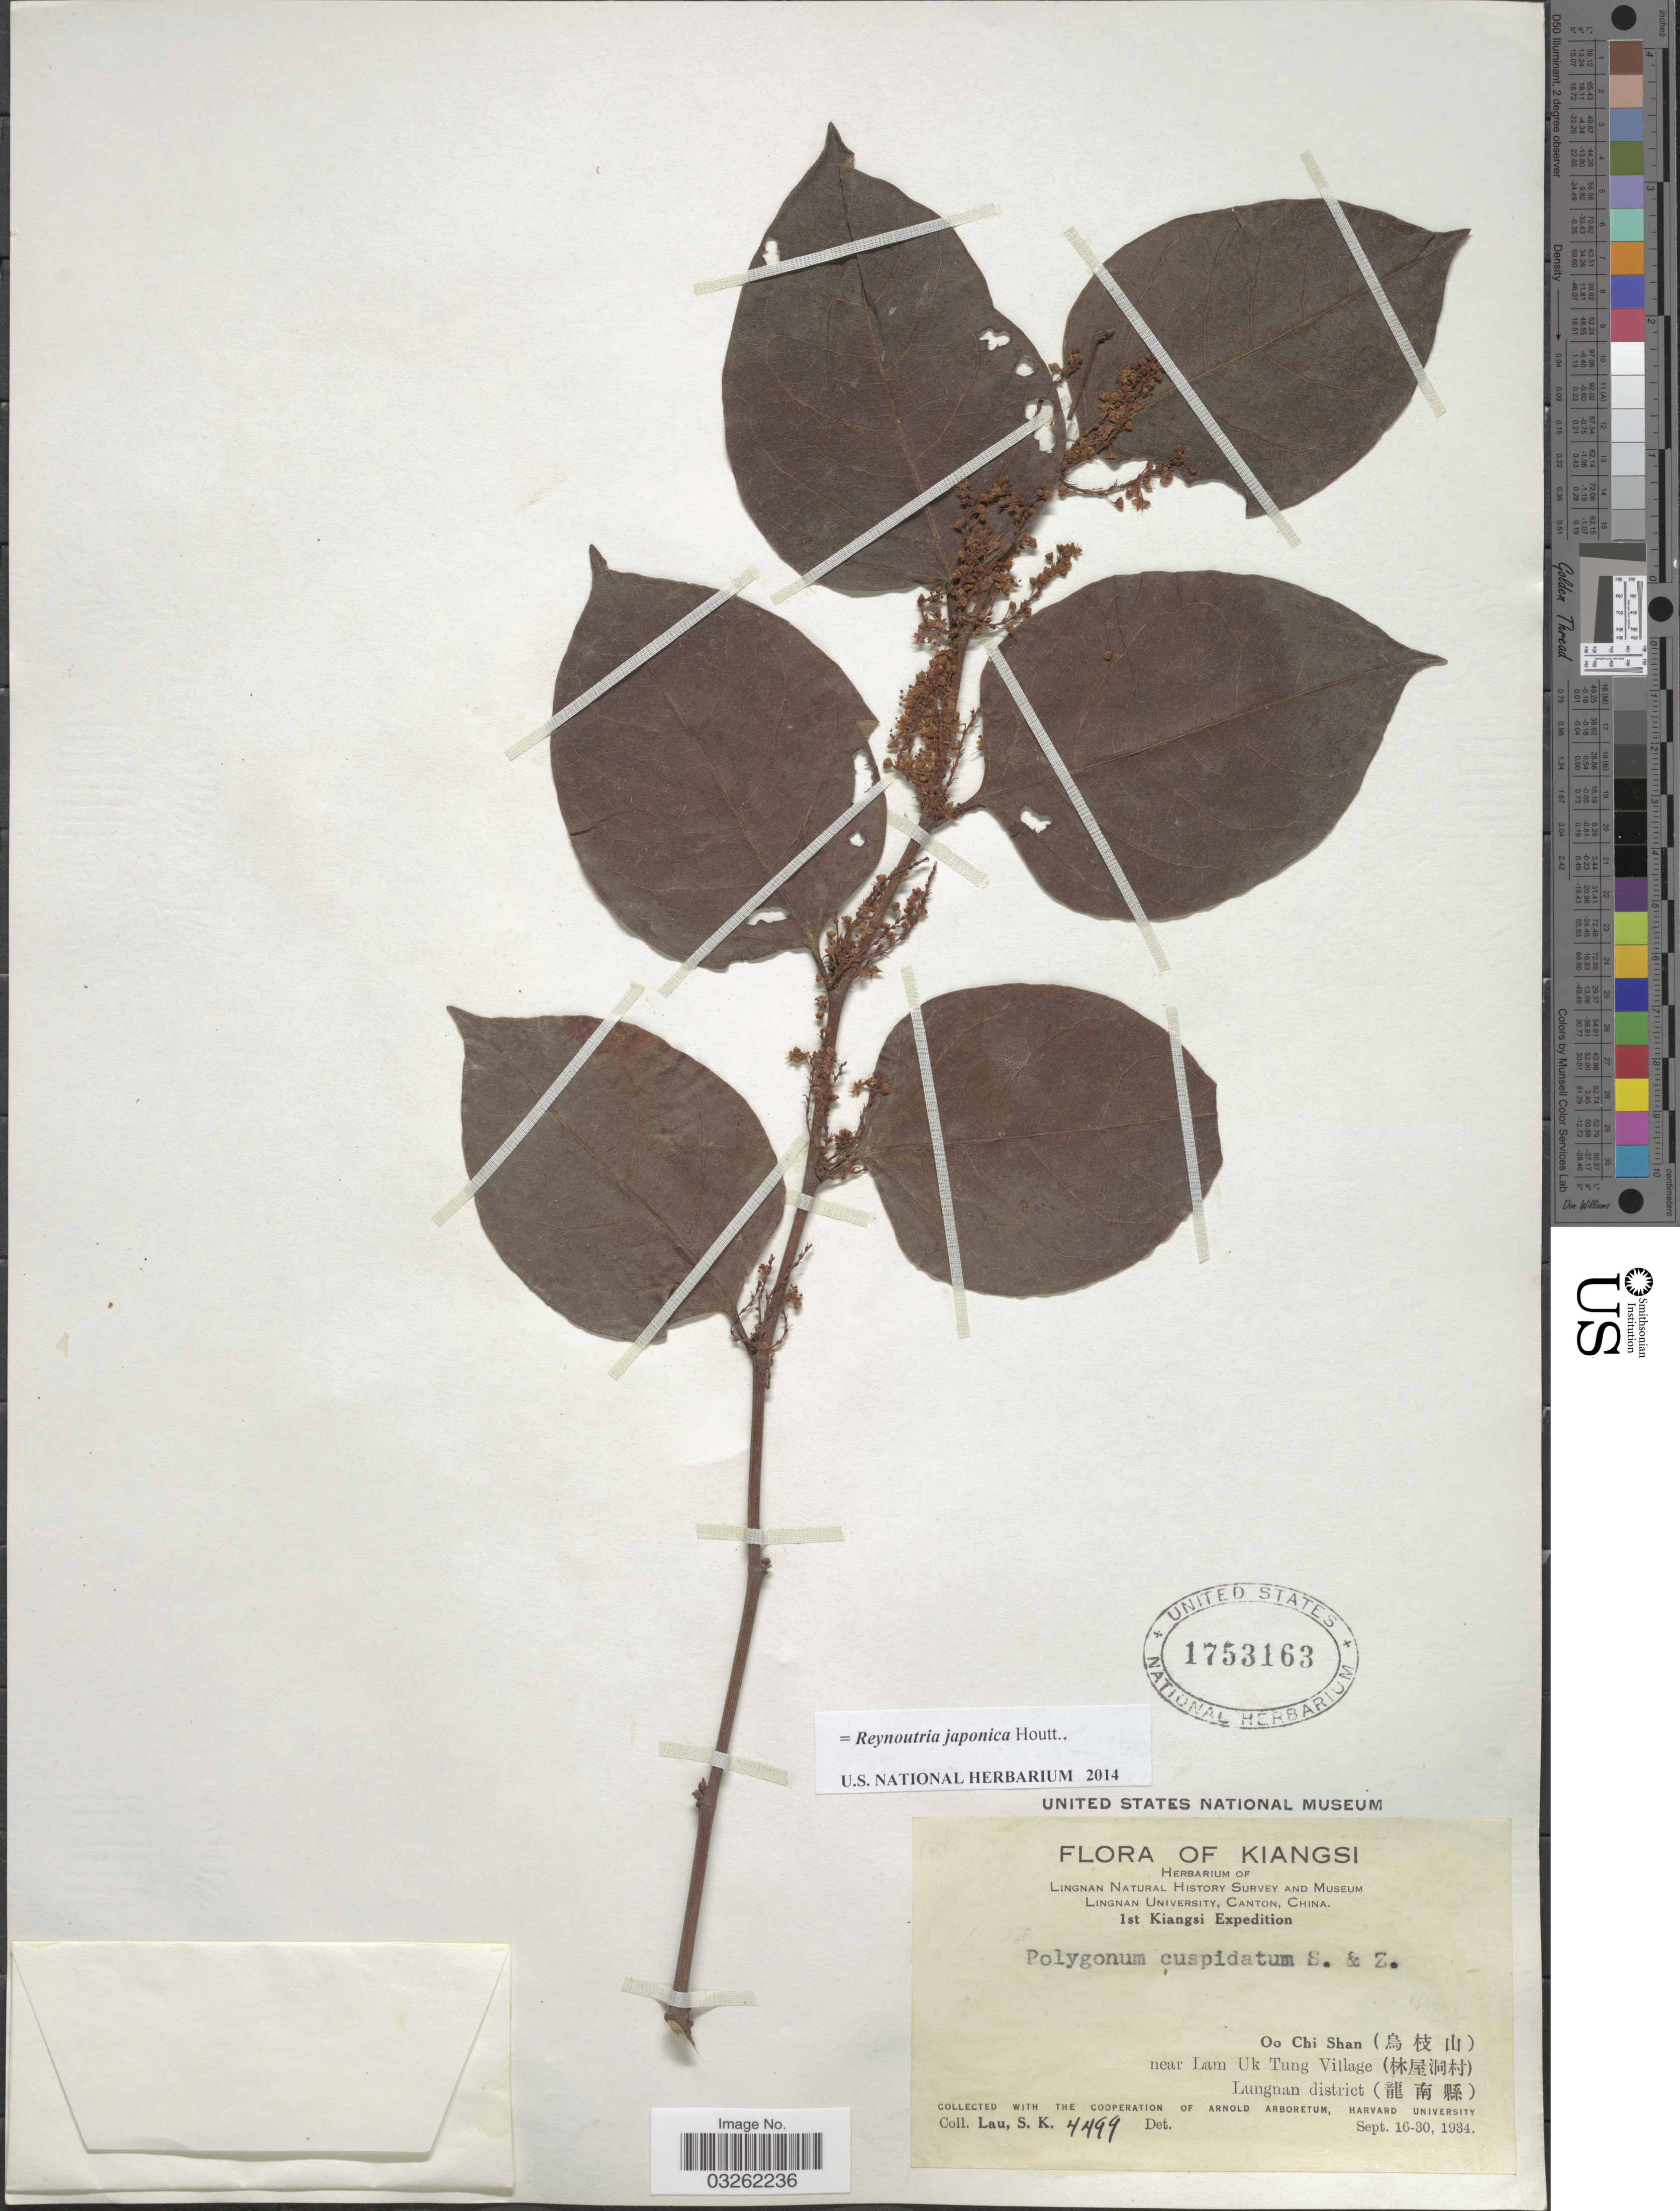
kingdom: Plantae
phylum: Tracheophyta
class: Magnoliopsida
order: Caryophyllales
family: Polygonaceae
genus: Reynoutria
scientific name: Reynoutria japonica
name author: Houtt.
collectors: S. K. Lau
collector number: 4499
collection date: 1934-09-16/1934-09-30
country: China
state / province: Jiangxi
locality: Kiangsi, Oo Chi Shan (X), near Lam Uk Tung Village (X), Lungnan district (X).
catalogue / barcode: US 1753163